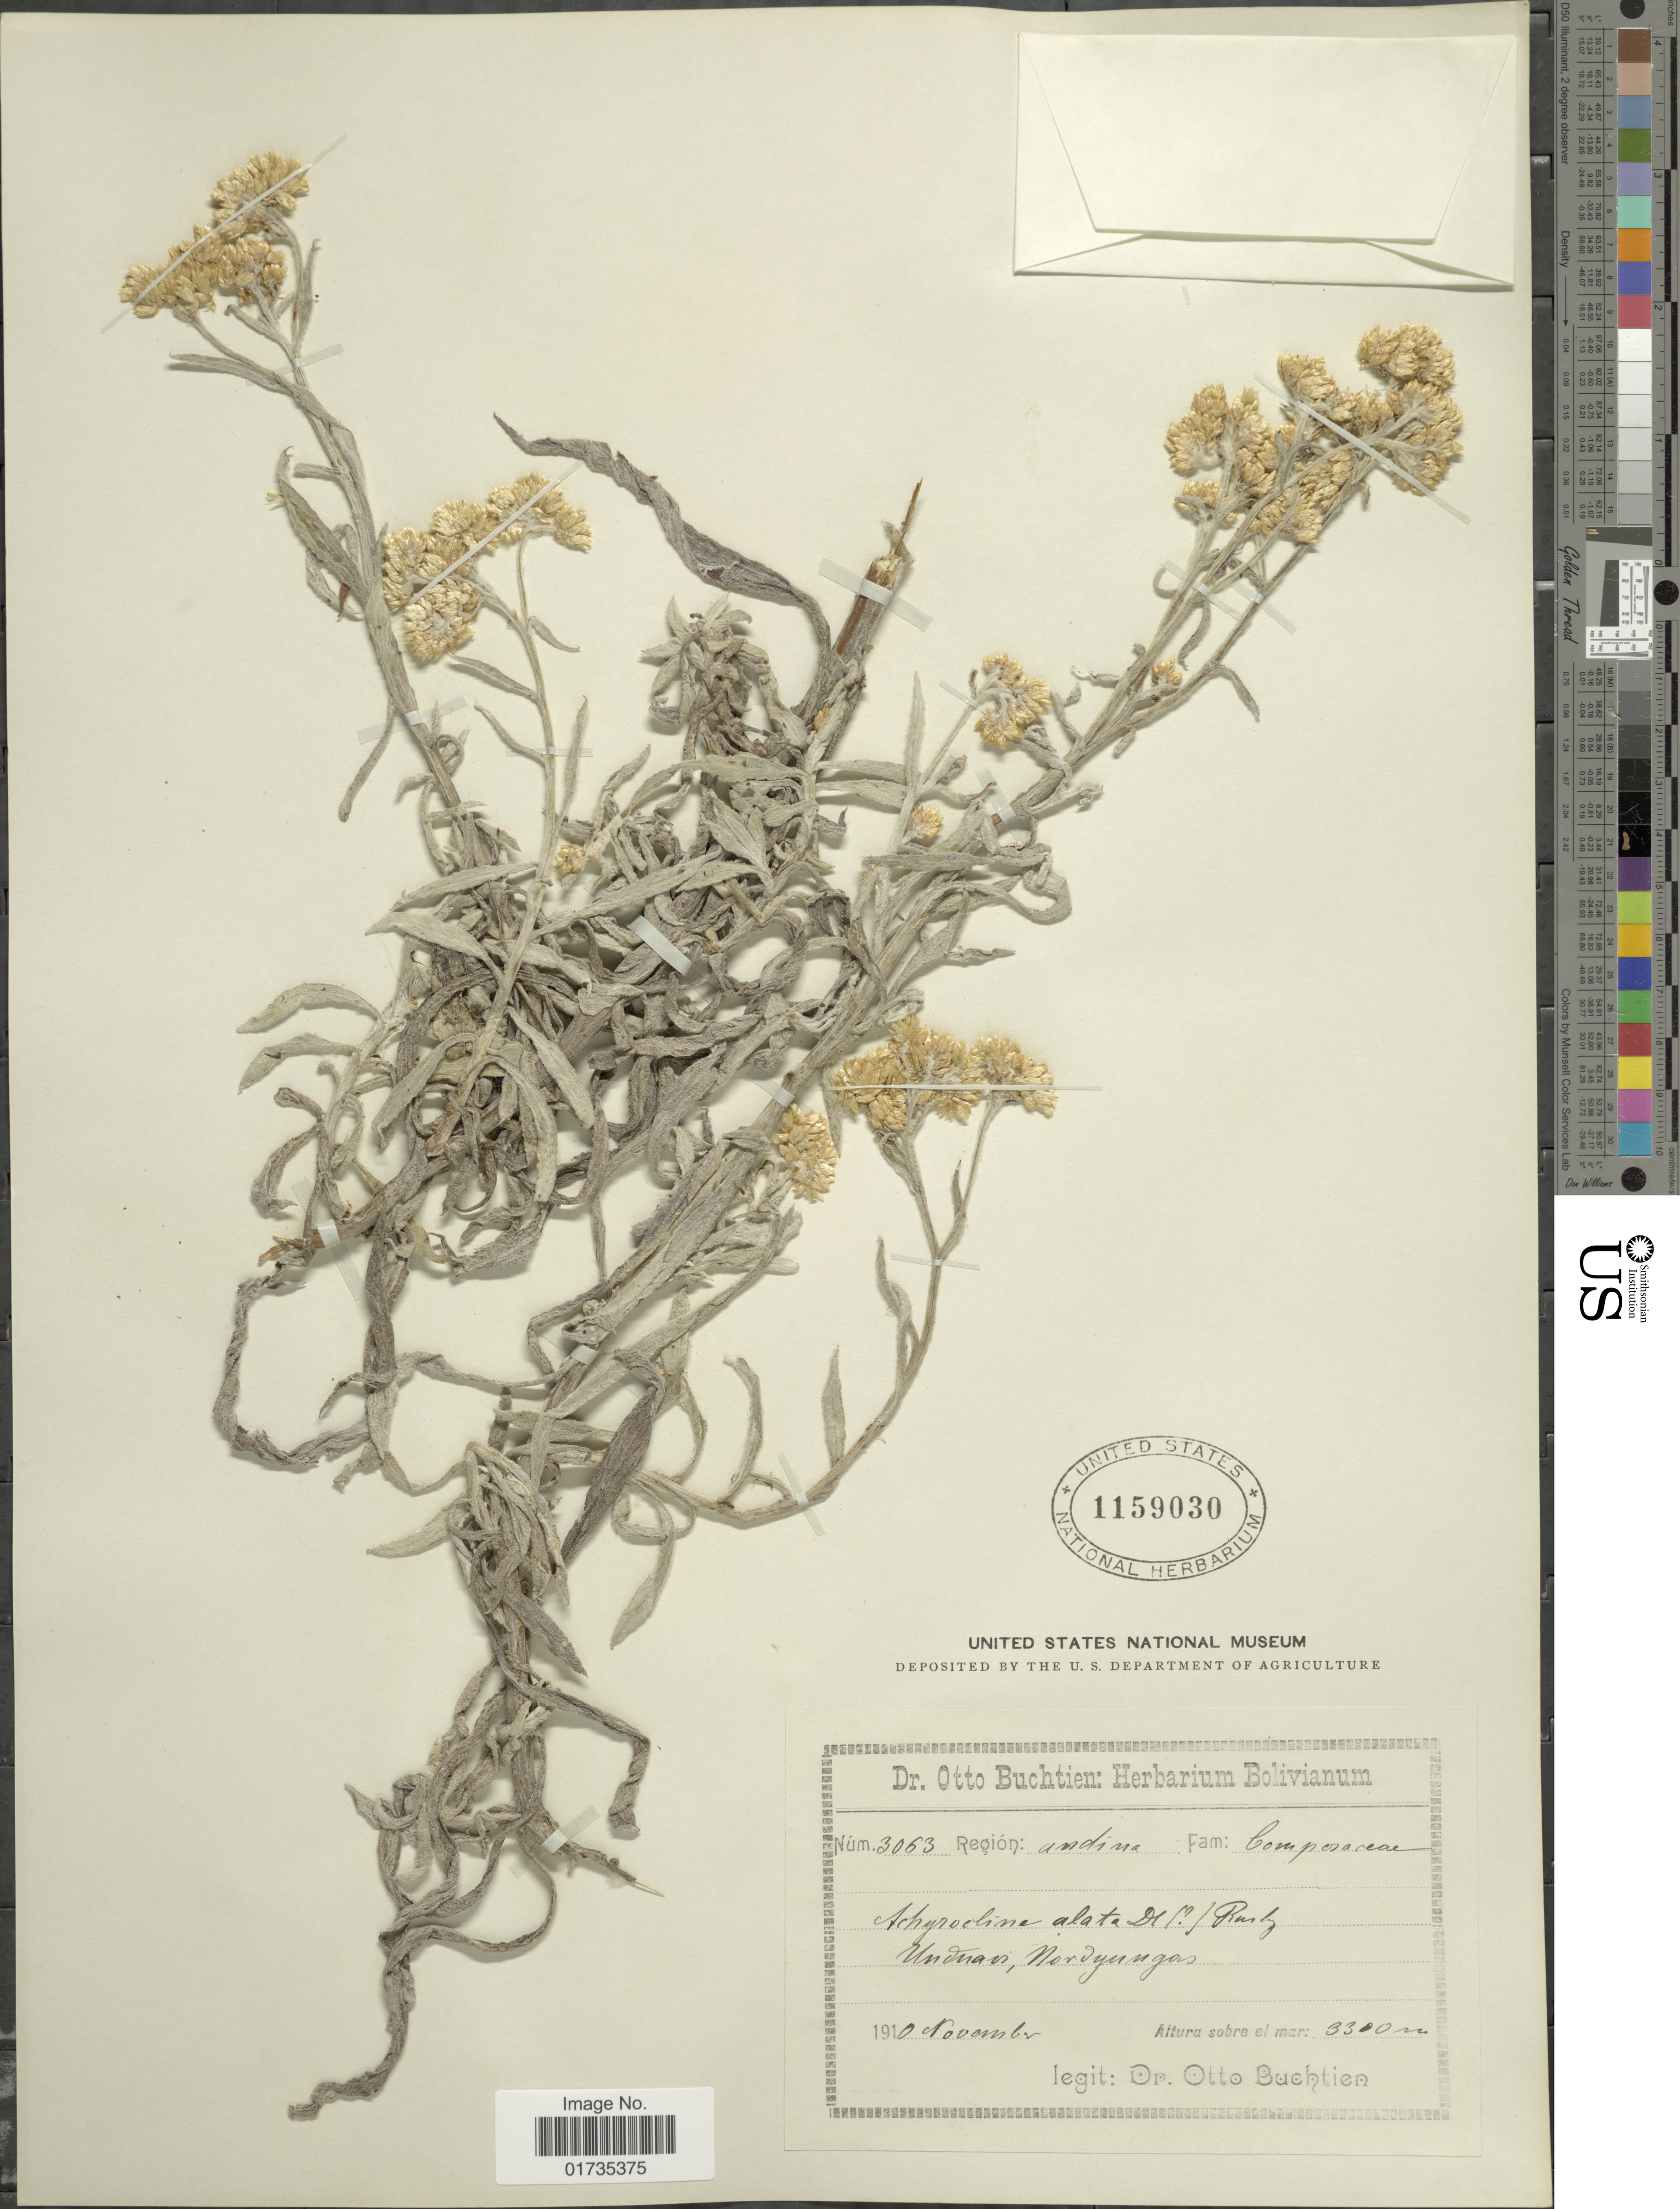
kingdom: Plantae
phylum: Tracheophyta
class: Magnoliopsida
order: Asterales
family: Asteraceae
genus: Achyrocline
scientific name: Achyrocline alata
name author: (Kunth) DC.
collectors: O. Buchtien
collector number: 3063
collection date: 1910-11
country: Bolivia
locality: Bolivianum. unduas, Nordyungas. Region; andine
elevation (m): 3300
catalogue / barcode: US 1159030